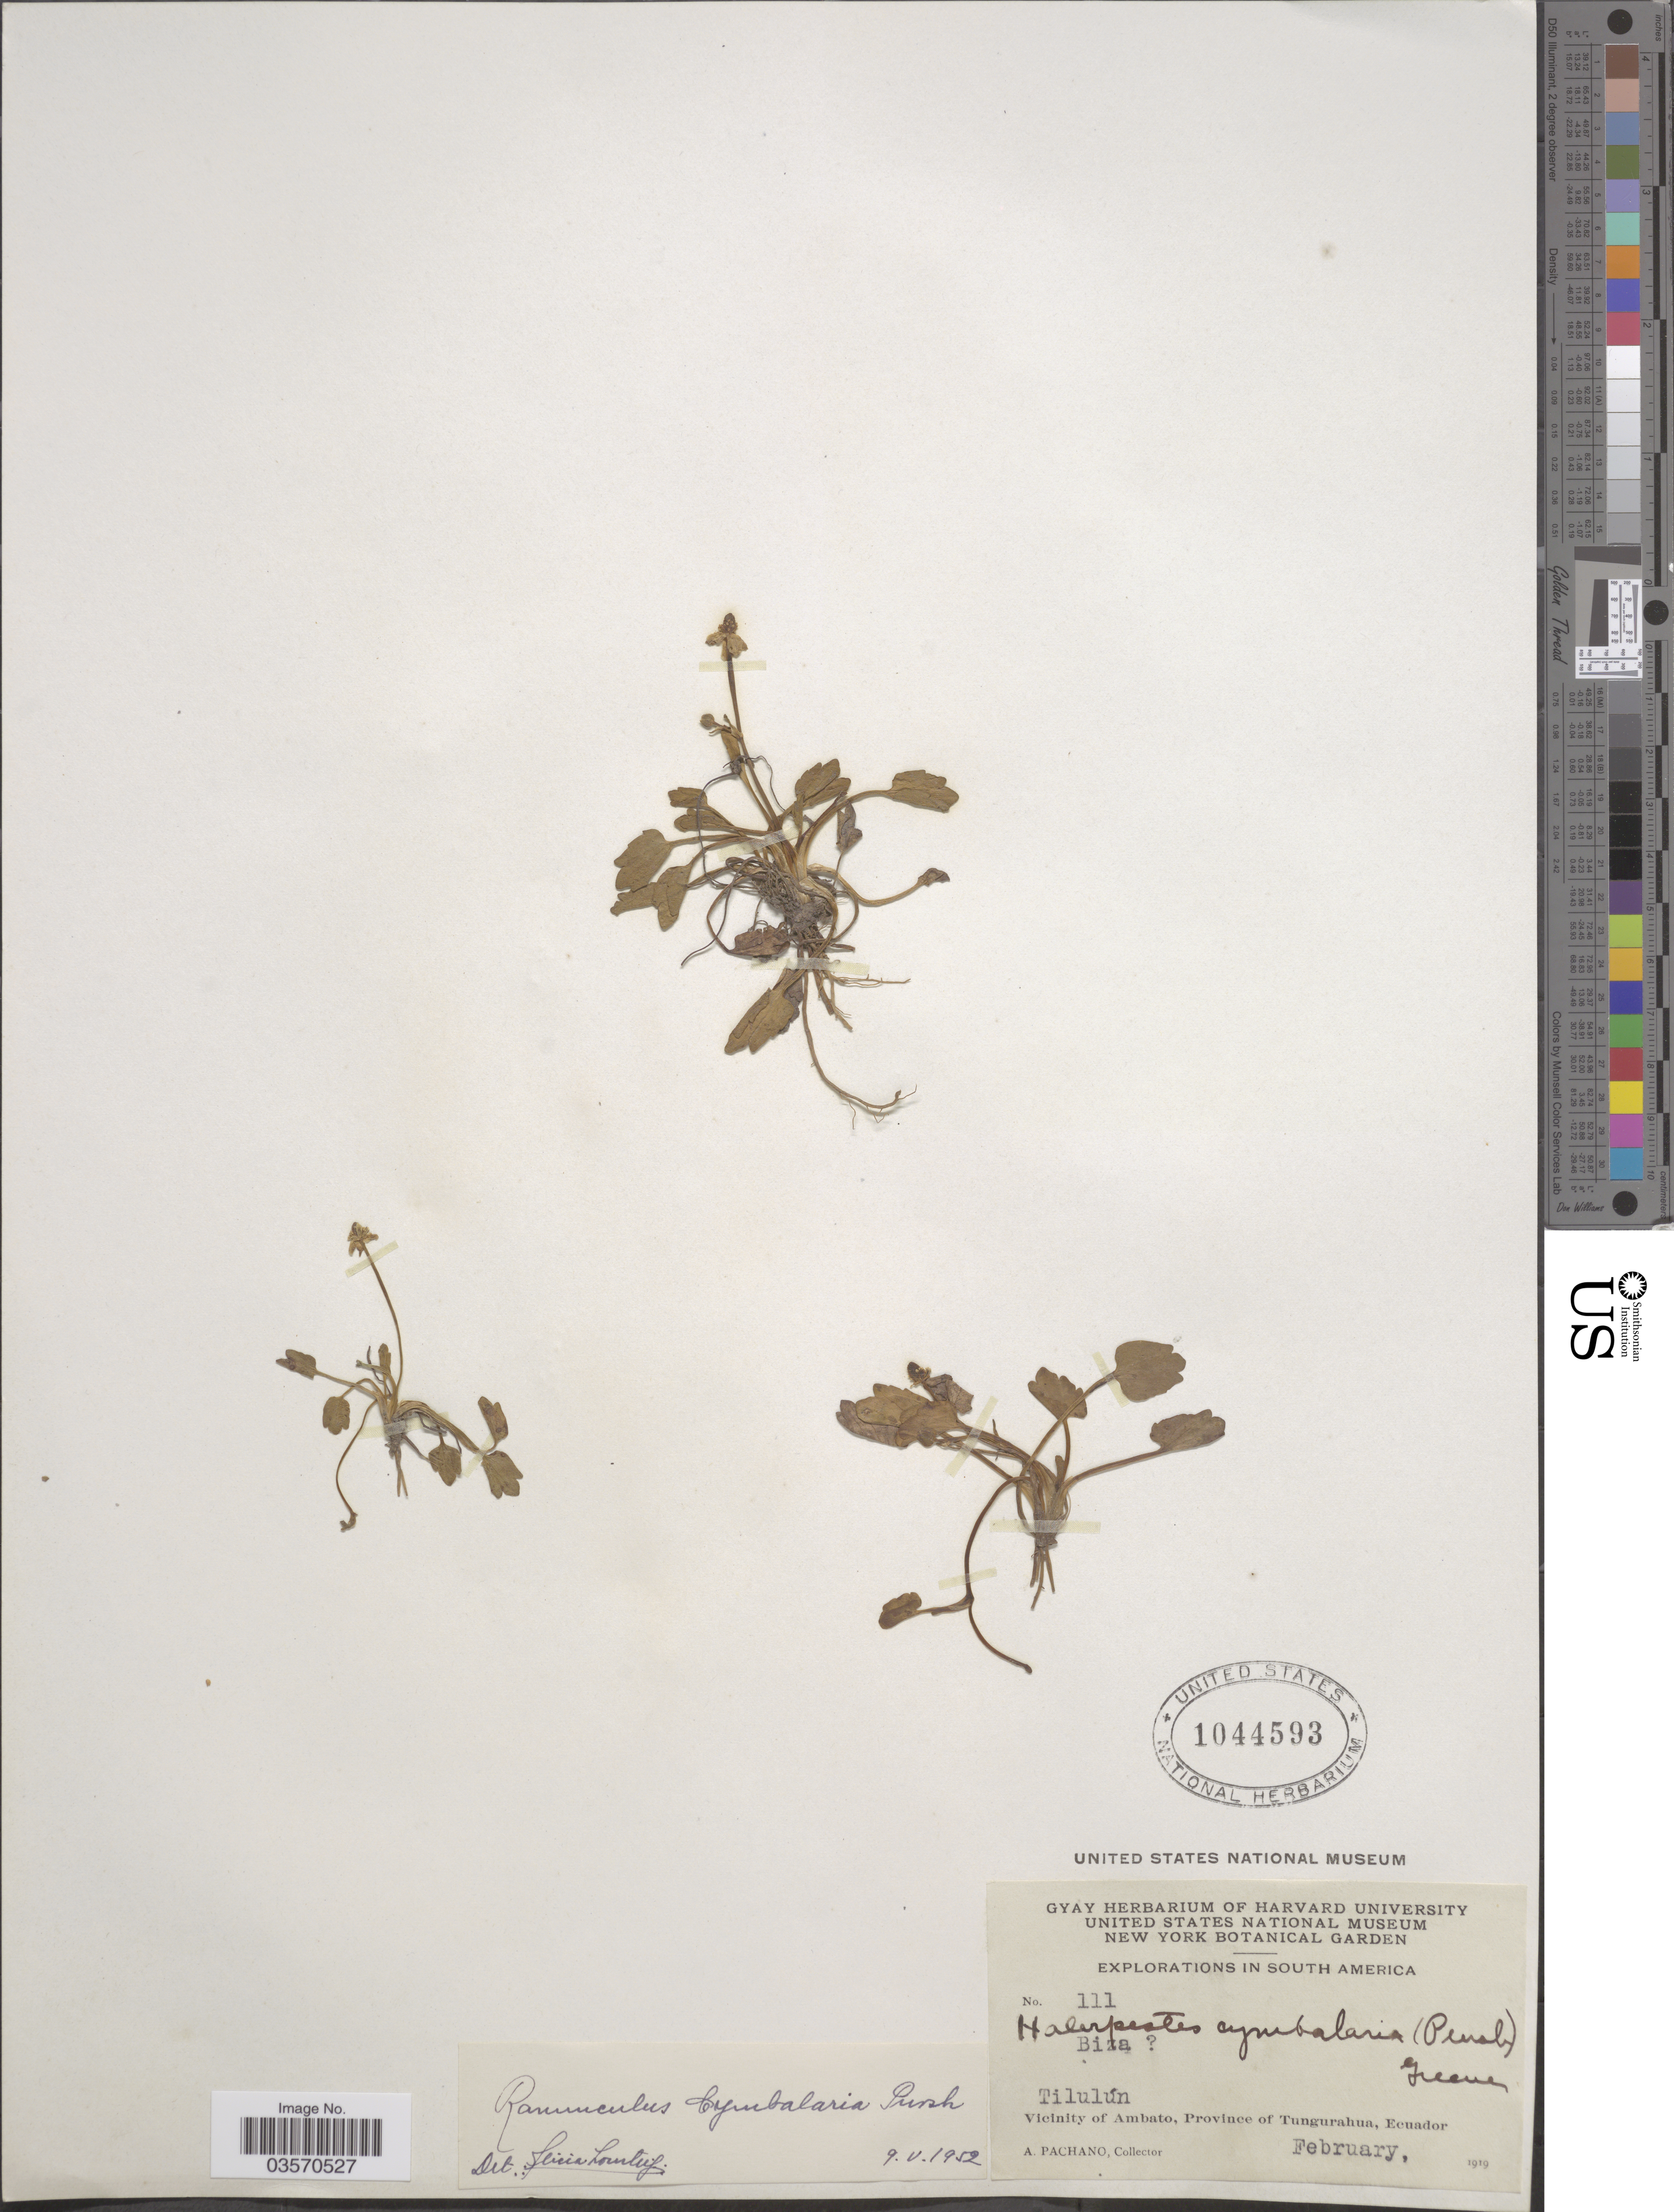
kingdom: Plantae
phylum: Tracheophyta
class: Magnoliopsida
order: Ranunculales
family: Ranunculaceae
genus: Halerpestes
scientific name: Halerpestes cymbalaria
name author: (Pursh) Greene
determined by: Strong, M. T., (US), Smithsonian Institution - National Museum of Natural History (UNITED STATES)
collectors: A. Pachano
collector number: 111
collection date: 1919-02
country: Ecuador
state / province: Tungurahua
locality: Tilulún. Vicinity of Ambato.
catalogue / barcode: US 1044593